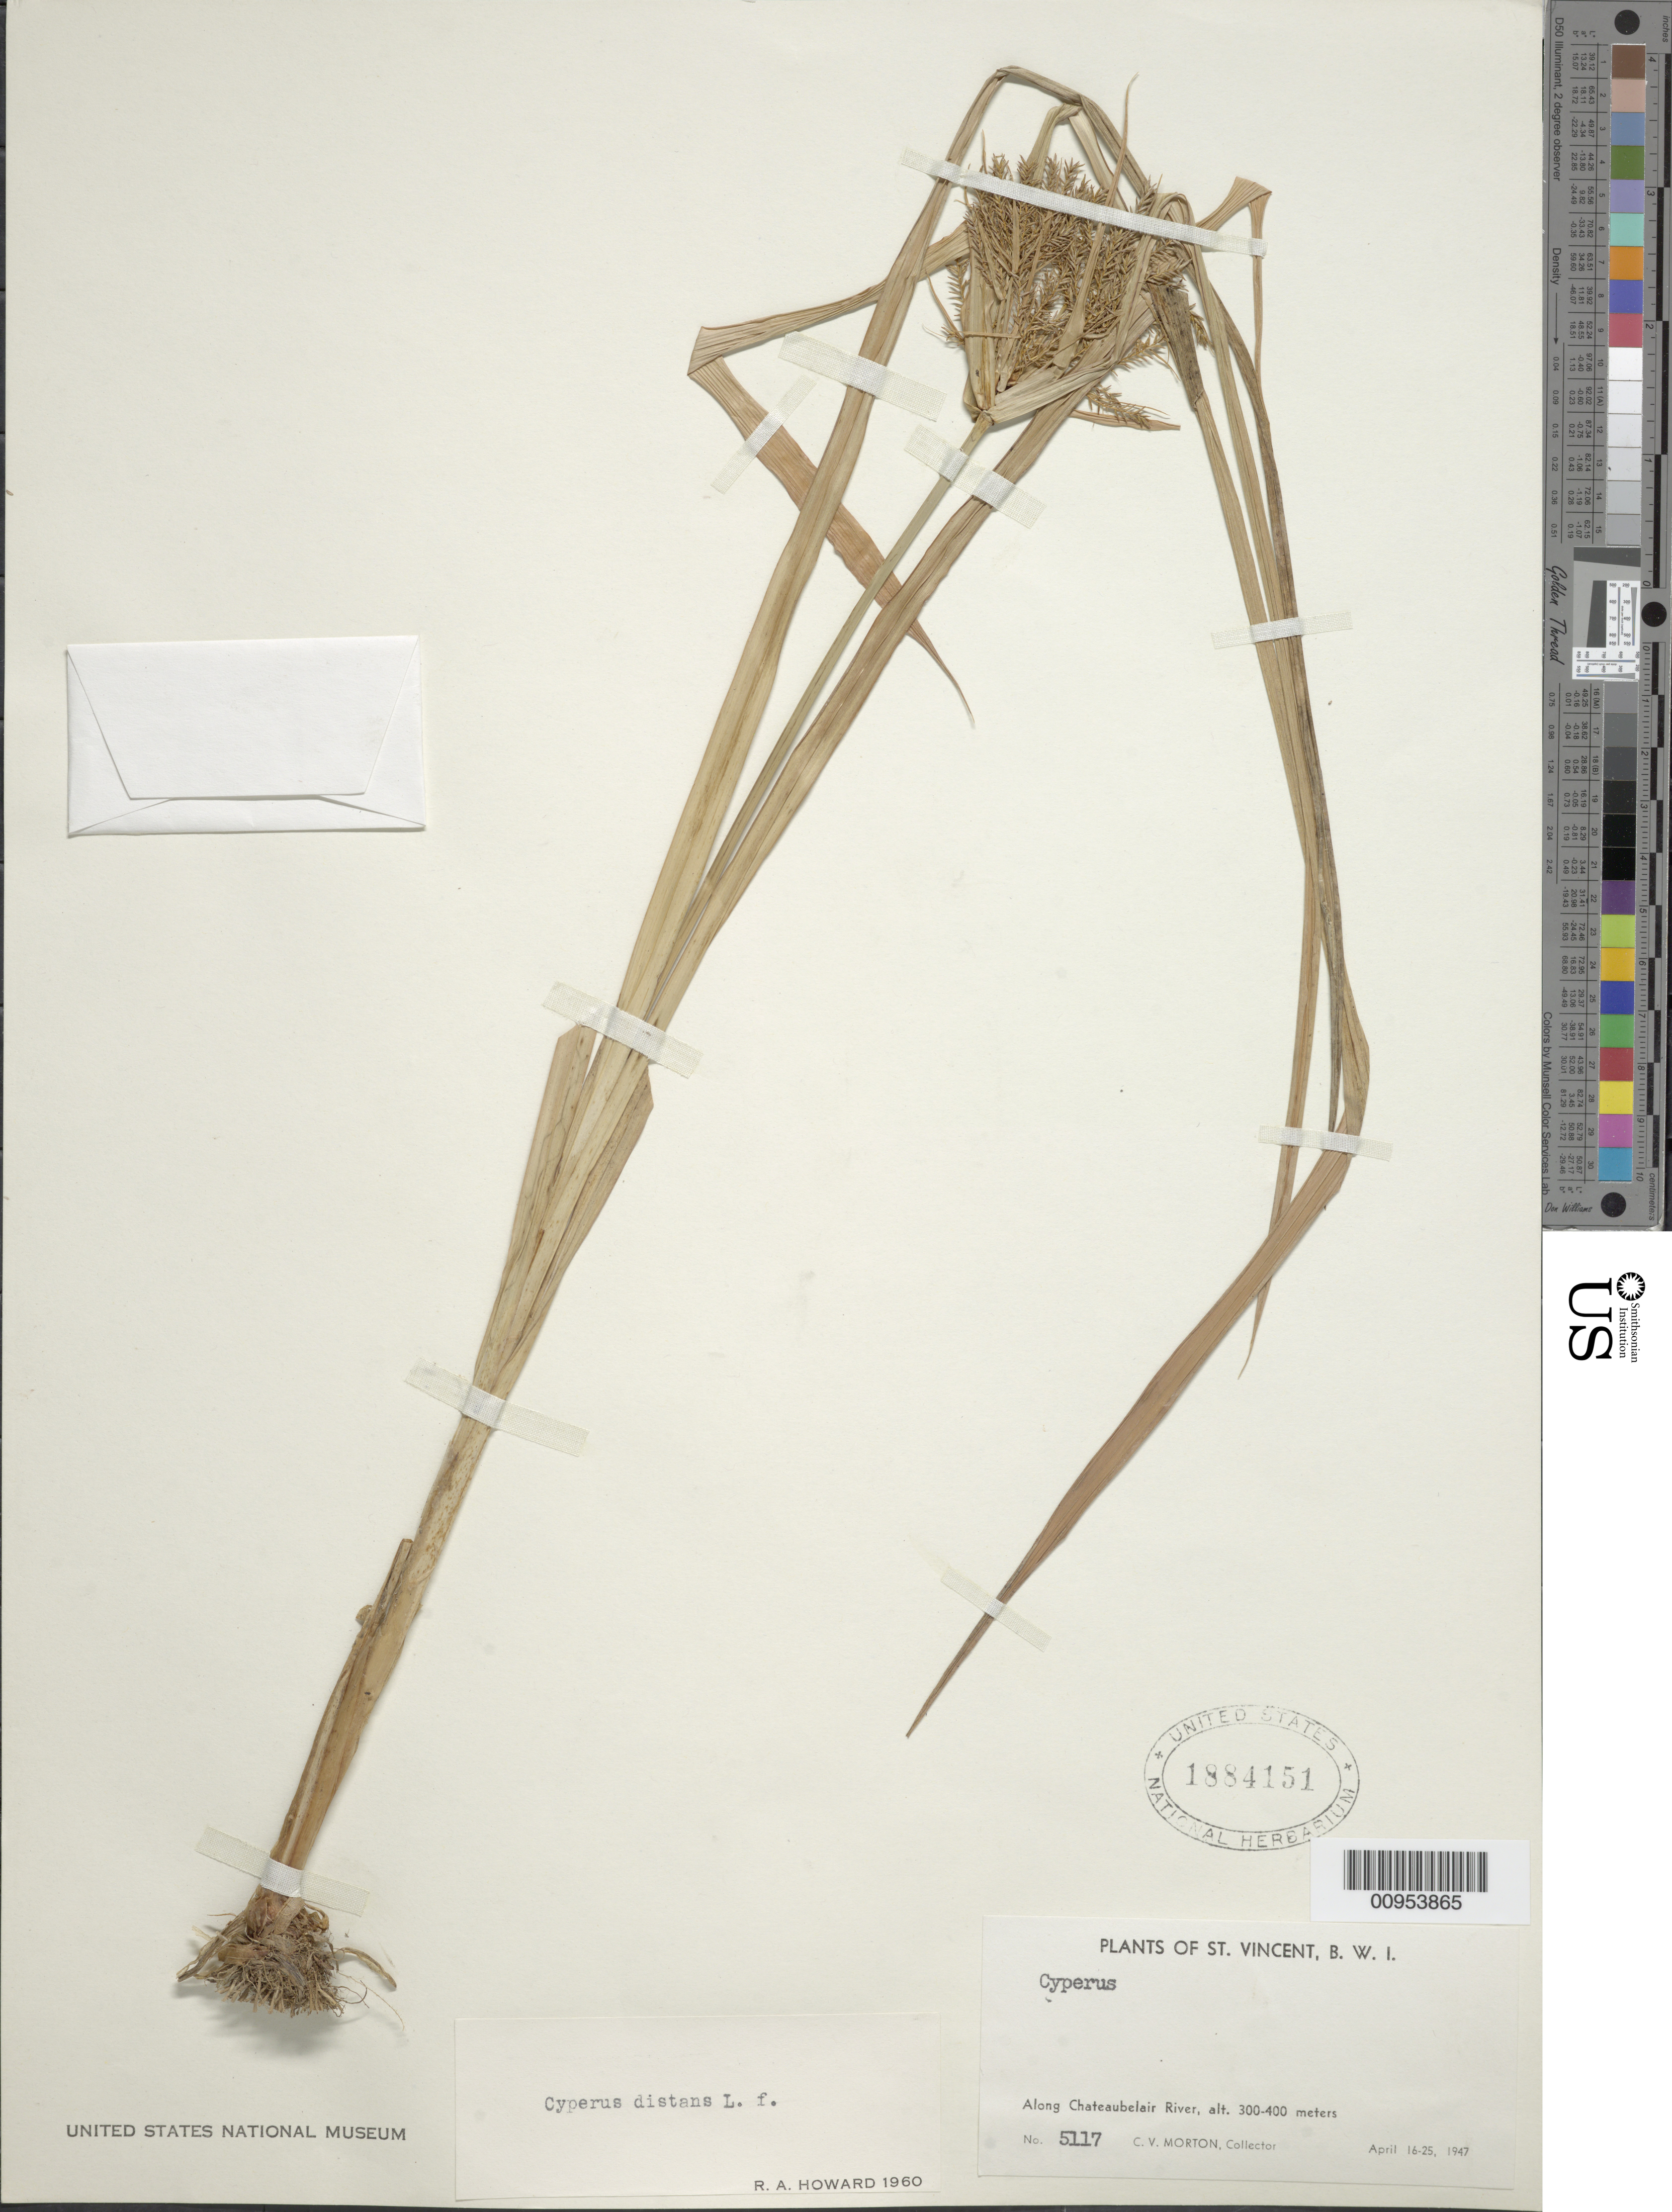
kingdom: Plantae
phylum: Tracheophyta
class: Liliopsida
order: Poales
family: Cyperaceae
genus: Cyperus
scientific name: Cyperus distans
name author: L. f.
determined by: Howard, R. A.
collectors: C. V. Morton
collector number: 5117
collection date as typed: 16 Apr 1947 to 25 Apr 1947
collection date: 1947-04-16/1947-04-25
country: St. Vincent - Grenadines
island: St. Vincent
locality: Along the Chateaubelair River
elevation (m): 300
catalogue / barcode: US 1884151